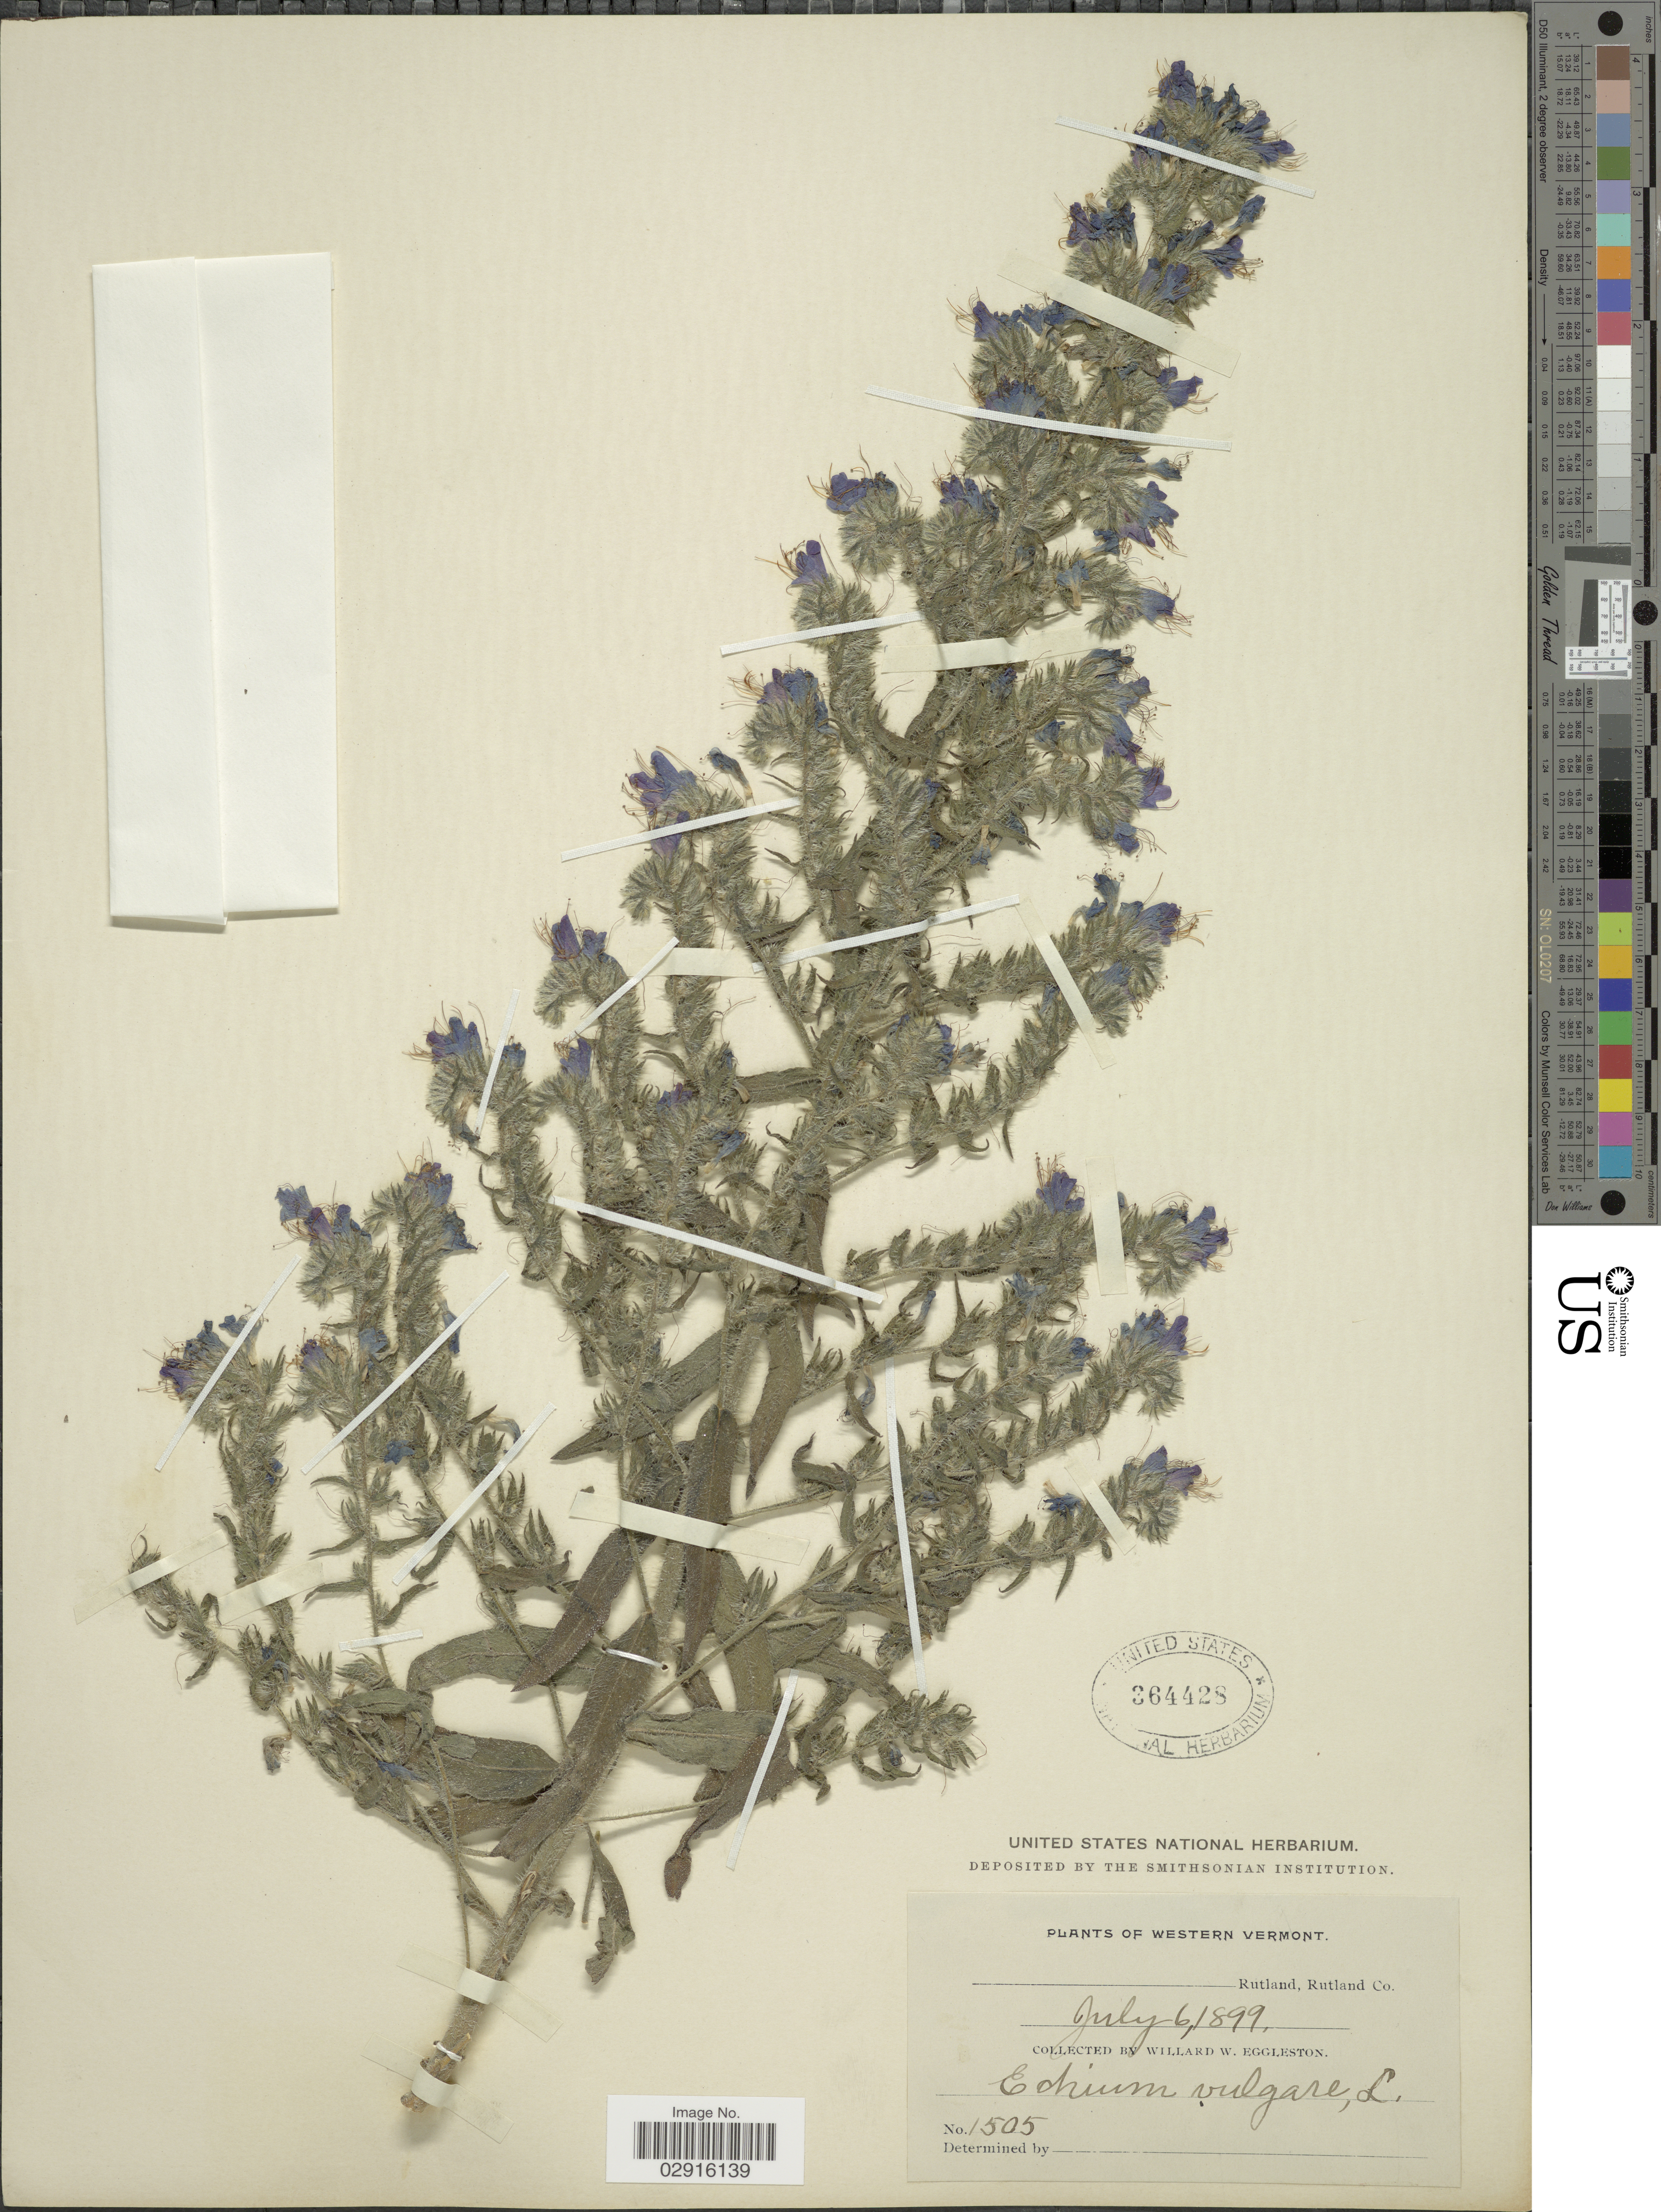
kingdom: Plantae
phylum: Tracheophyta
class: Magnoliopsida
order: Boraginales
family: Boraginaceae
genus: Echium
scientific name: Echium vulgare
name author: L.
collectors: W. W. Eggleston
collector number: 1505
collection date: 1899-07-06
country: United States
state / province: Vermont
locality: Western Vermont. Rutland, Rutland Co.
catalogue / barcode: US 364428